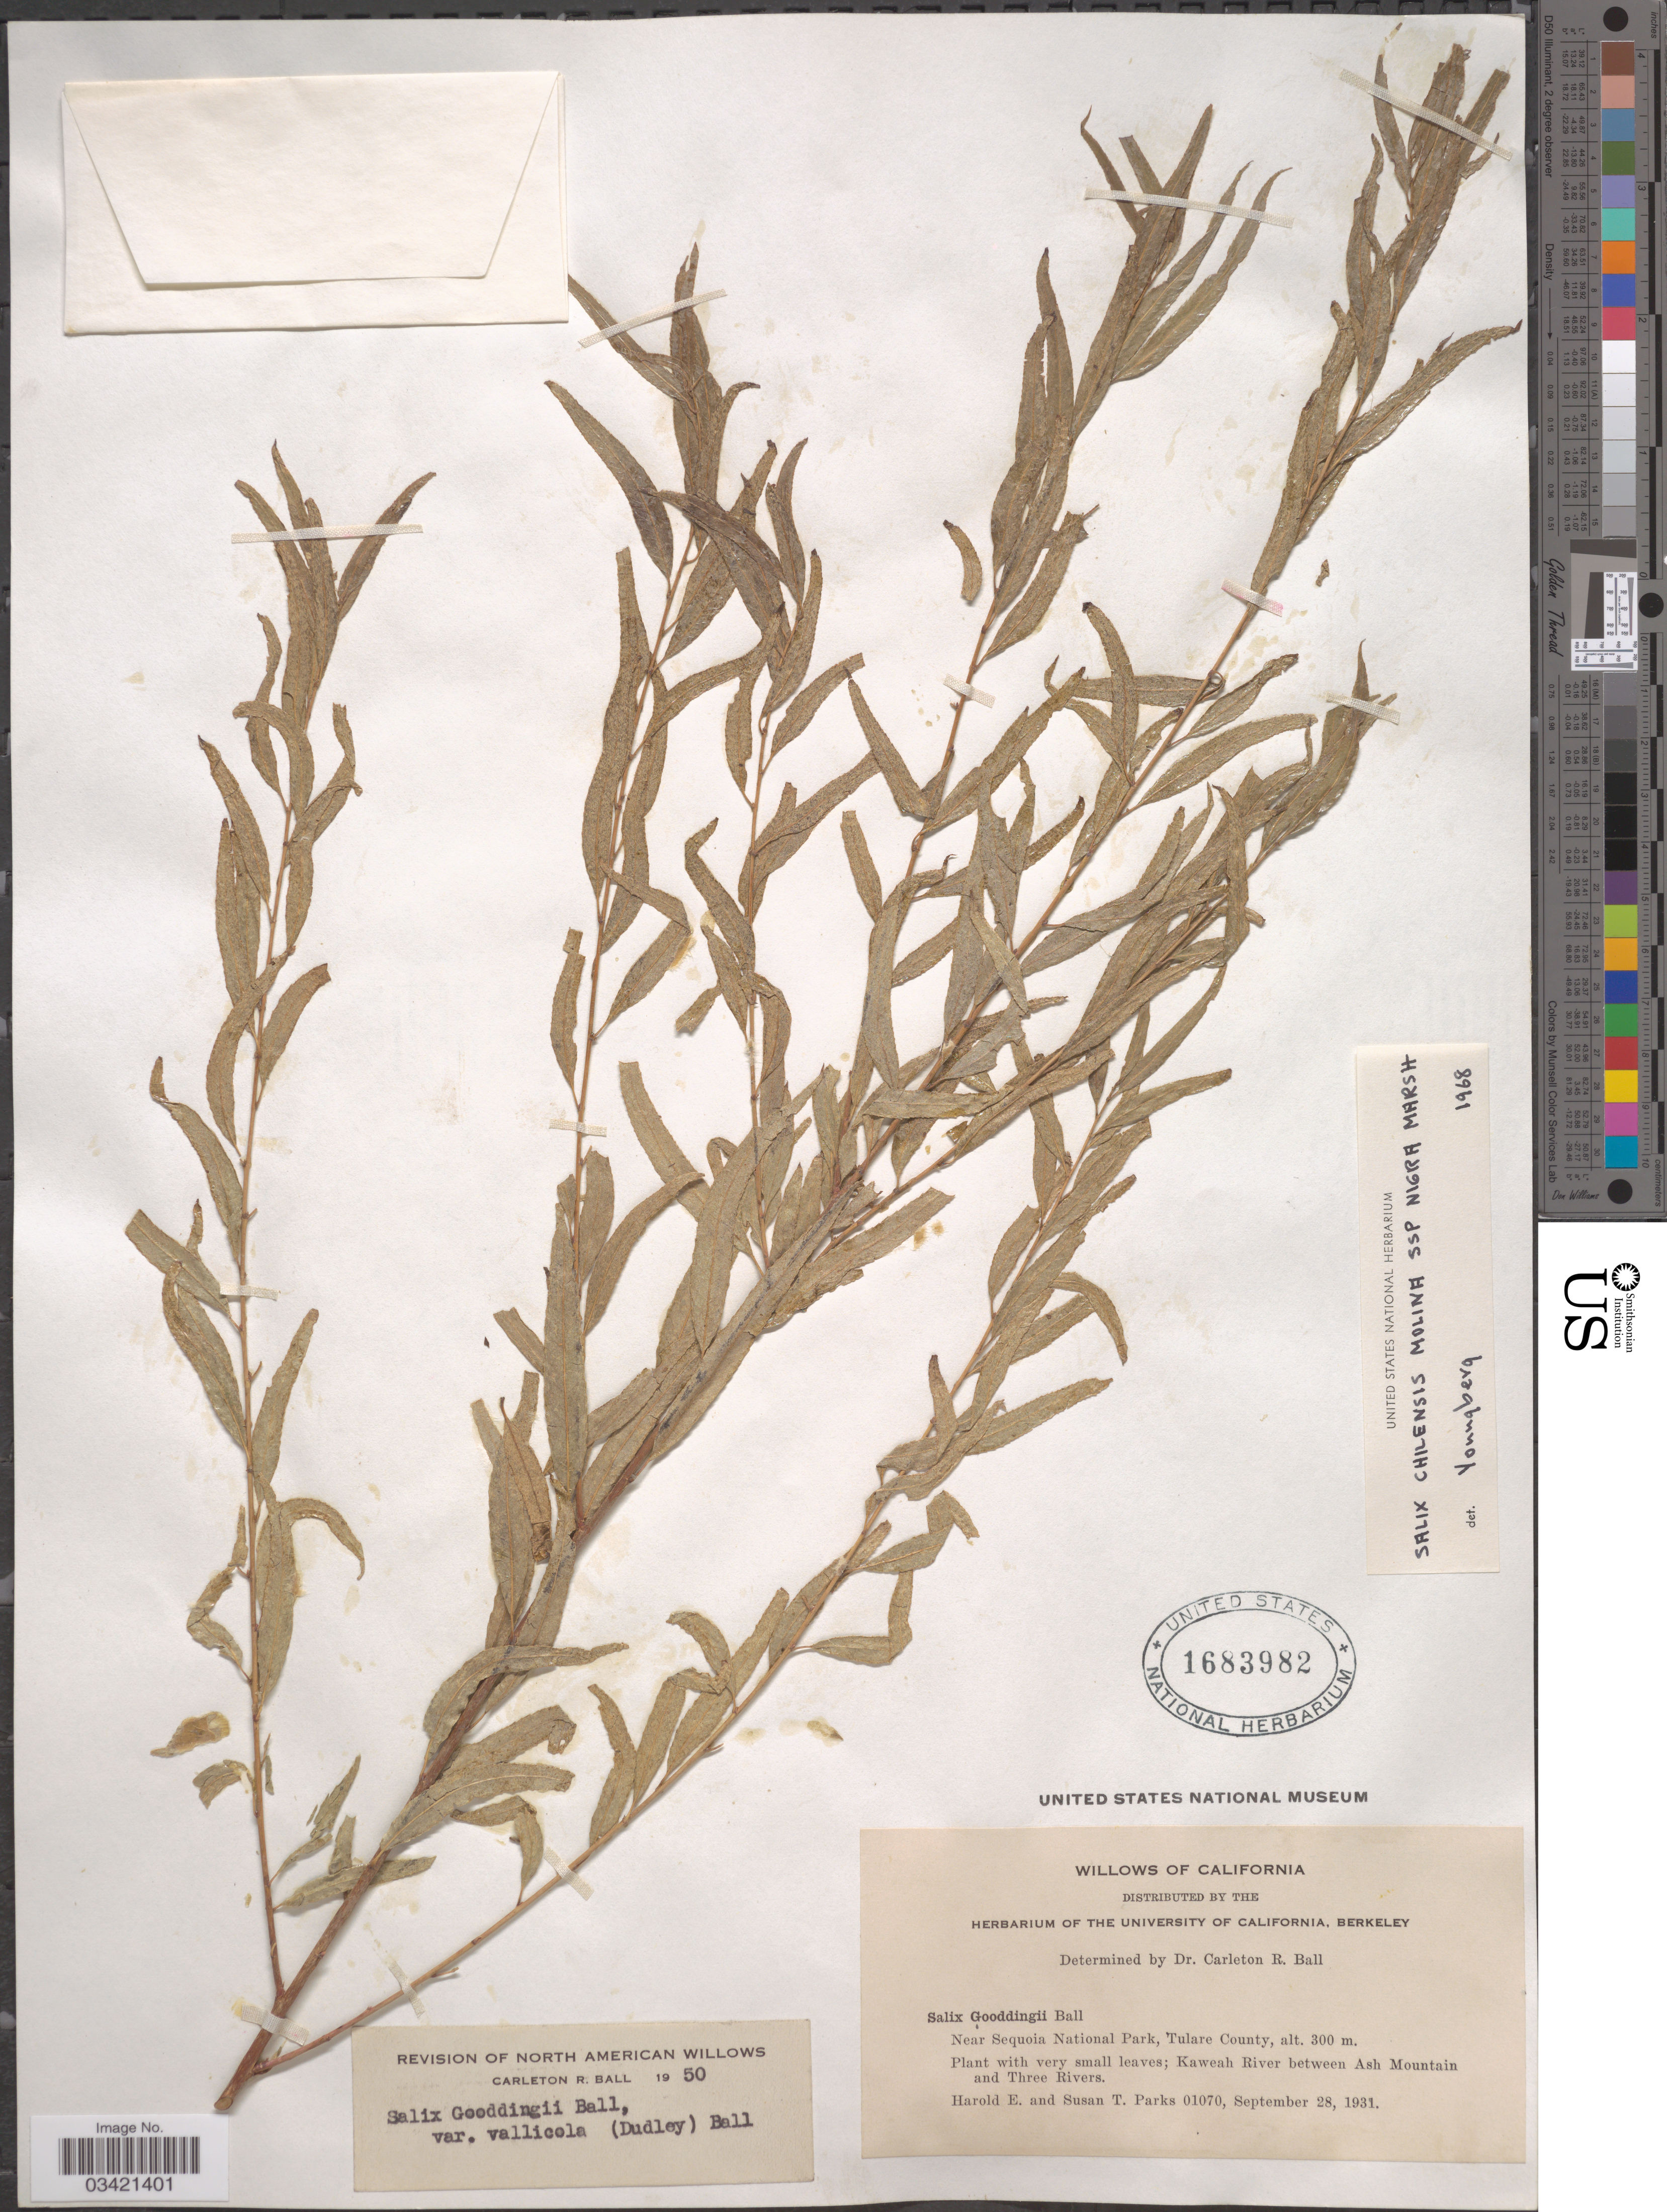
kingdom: Plantae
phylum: Tracheophyta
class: Magnoliopsida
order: Malpighiales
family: Salicaceae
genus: Salix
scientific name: Salix gooddingii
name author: C.R. Ball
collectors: H. E. Parks & S. Parks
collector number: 01070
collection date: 1931-09-28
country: United States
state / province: California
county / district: Tulare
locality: Near Sequoia National Park, Tulare County. Kaweah River between Ash Mountain and Three Rivers.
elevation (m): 300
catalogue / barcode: US 1683982